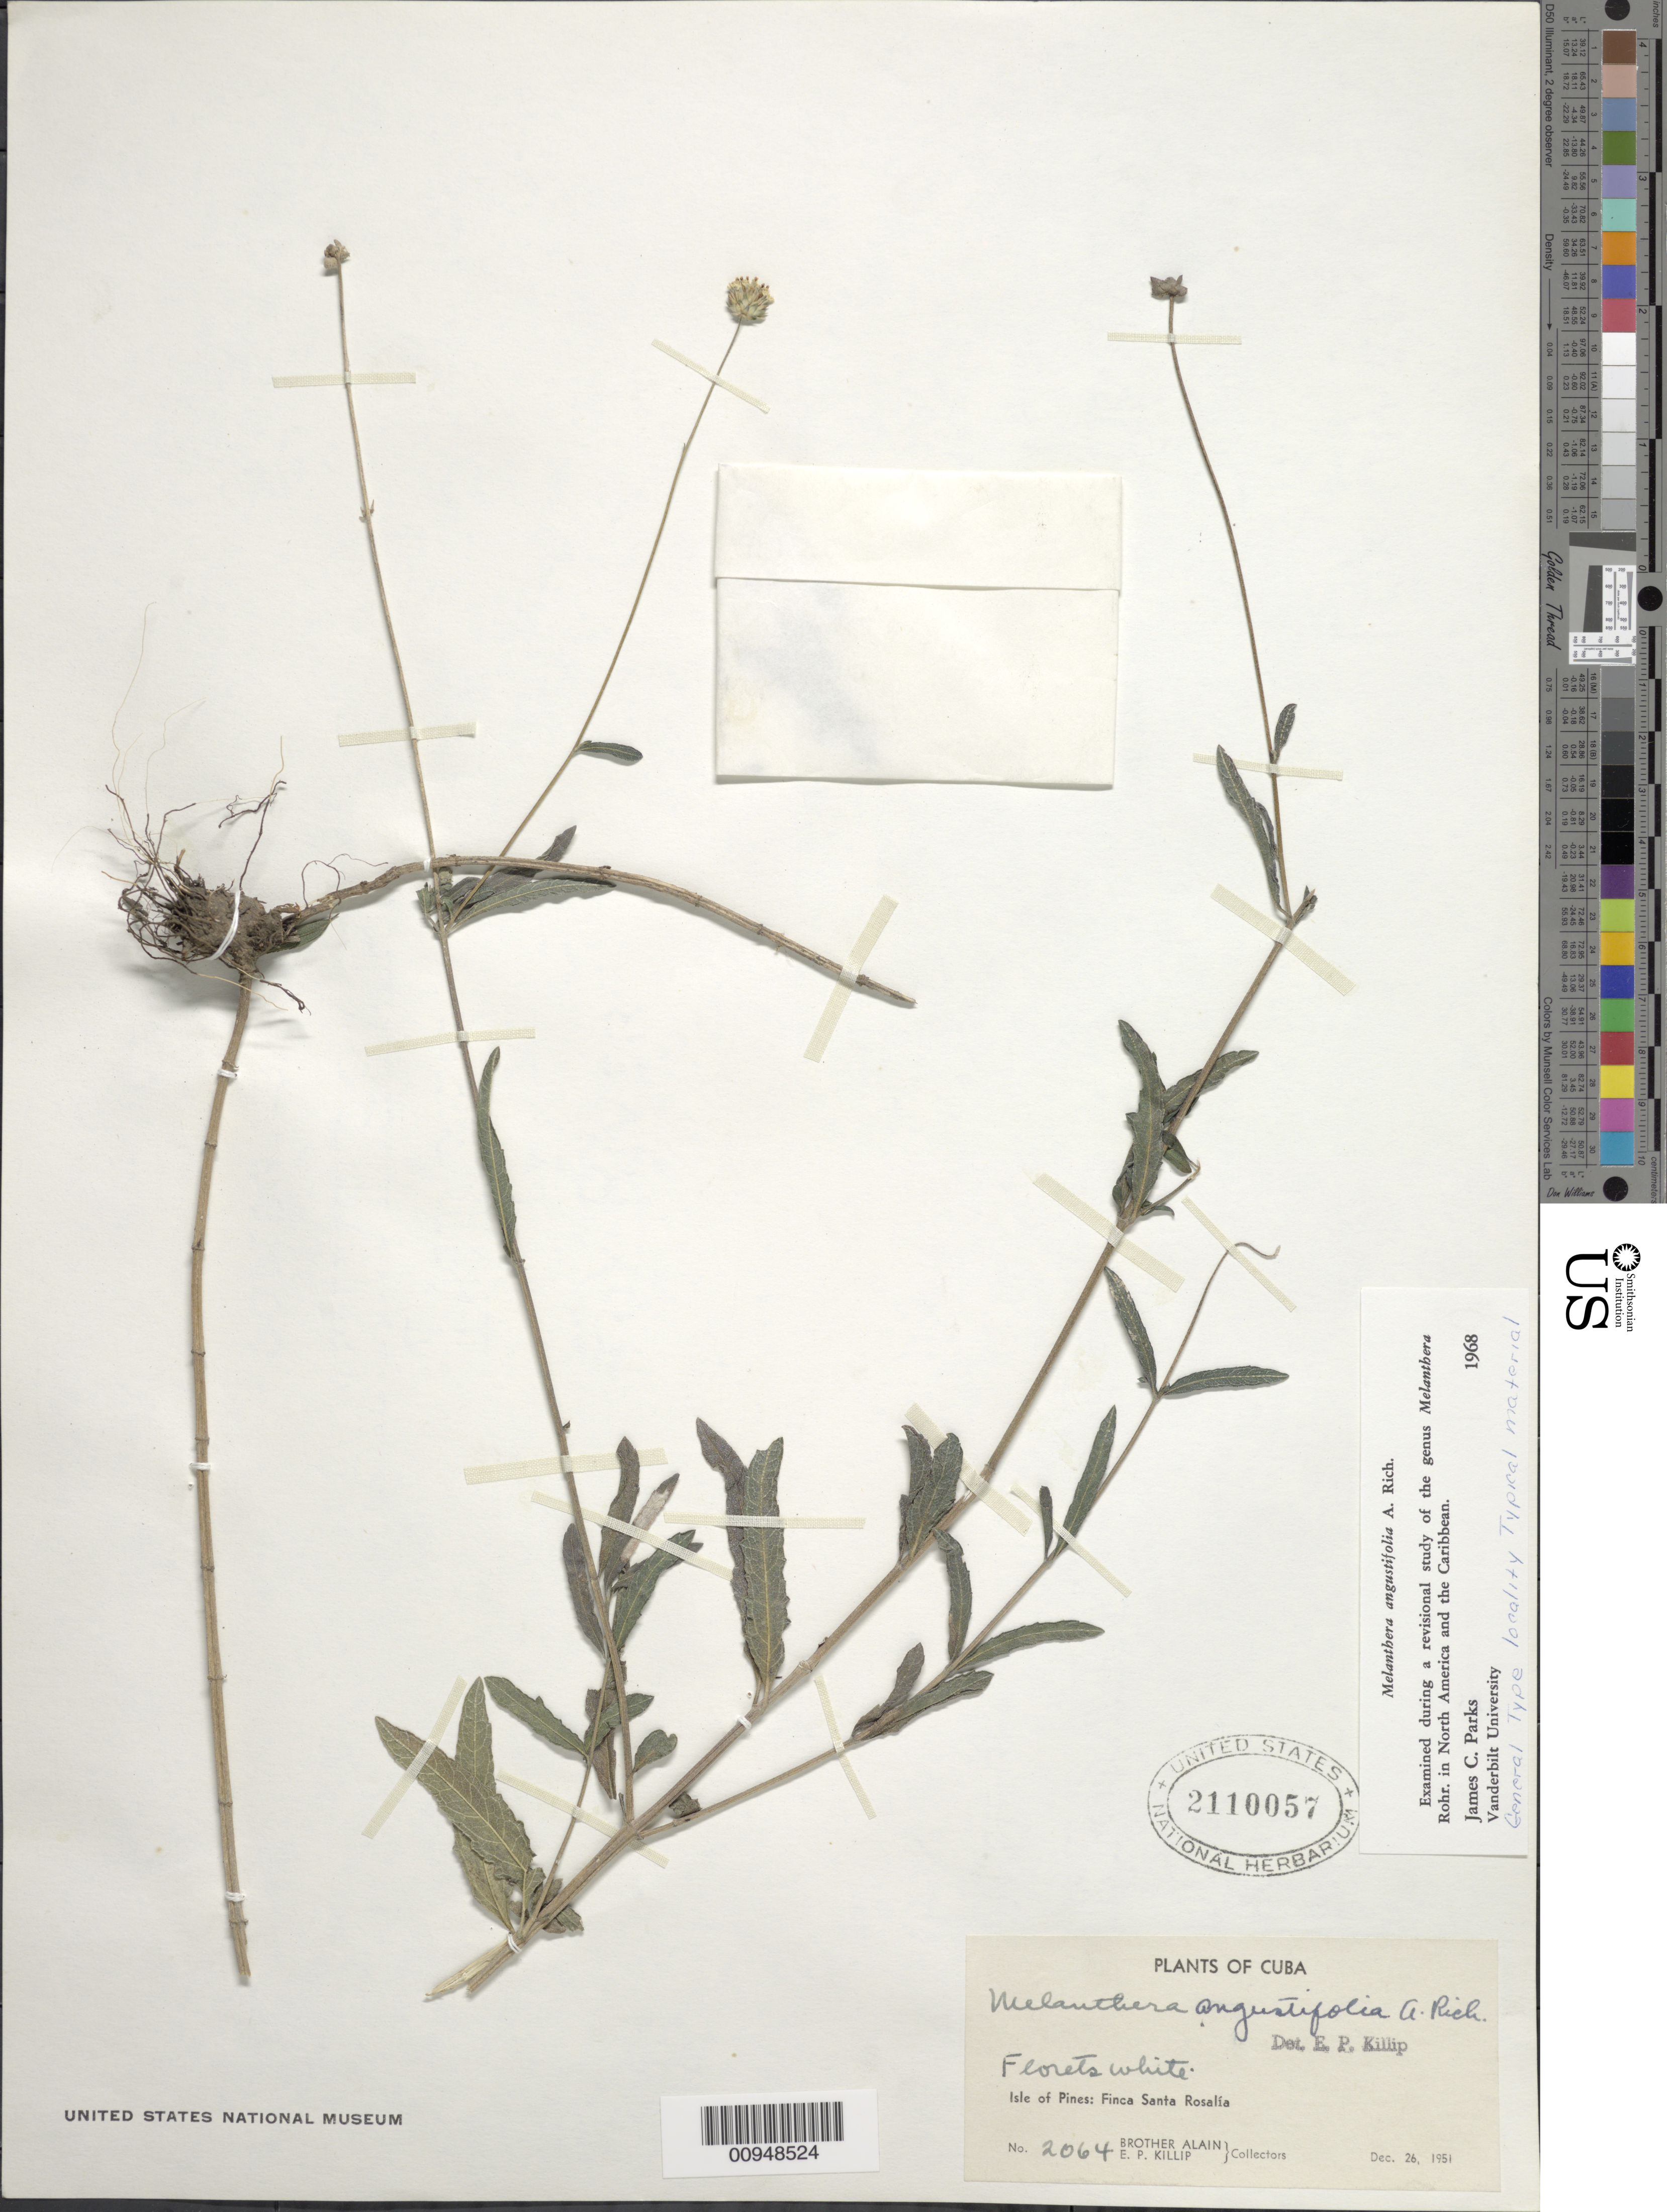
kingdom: Plantae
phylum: Tracheophyta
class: Magnoliopsida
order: Asterales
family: Asteraceae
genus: Melanthera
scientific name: Melanthera angustifolia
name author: A. Rich. in Sagra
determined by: Parks, J. C.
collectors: A. H. Liogier & E. P. Killip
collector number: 2064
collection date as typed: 26 Dec 1951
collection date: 1951-12-26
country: Cuba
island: Isla de la Juventud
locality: Isle of Pines, Finca Santa Rosalía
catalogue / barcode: US 2110057